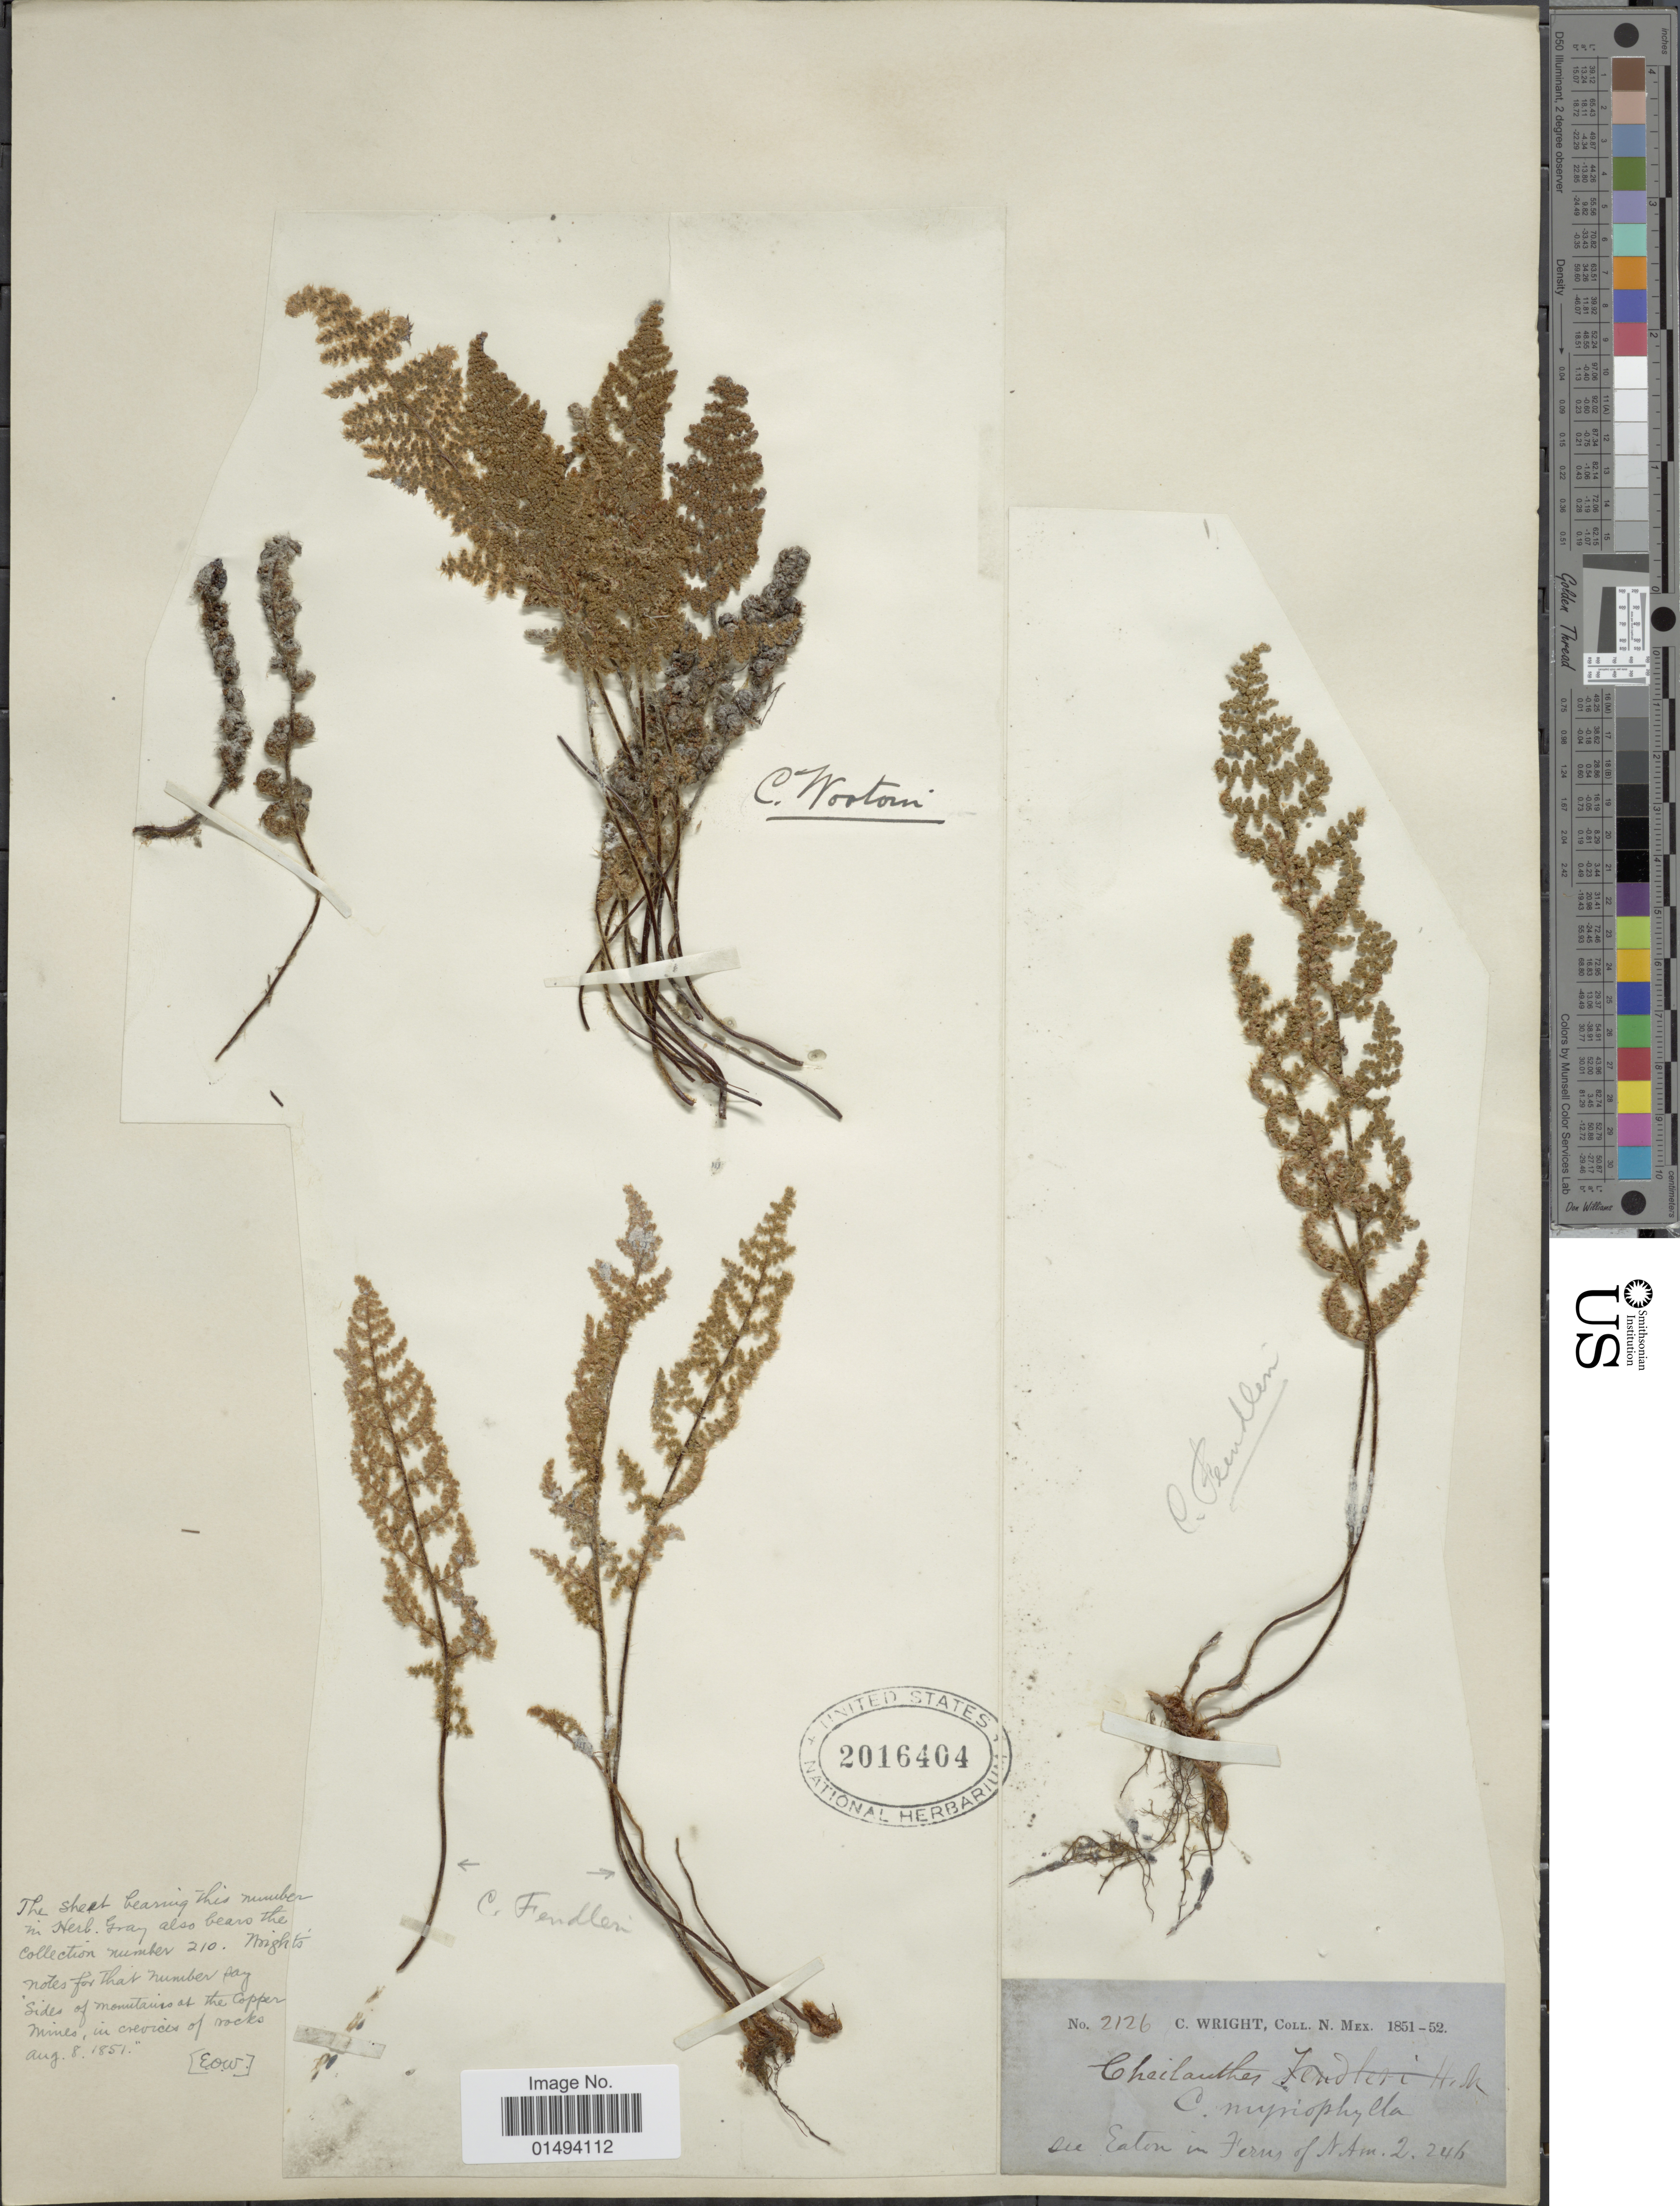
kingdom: Plantae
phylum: Tracheophyta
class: Polypodiopsida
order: Polypodiales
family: Pteridaceae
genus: Myriopteris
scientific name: Myriopteris wootonii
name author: (Maxon) Grusz & Windham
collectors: C. Wright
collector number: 2126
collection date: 1851-08-08/1852-08-08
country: United States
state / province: New Mexico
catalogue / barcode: US 2016404